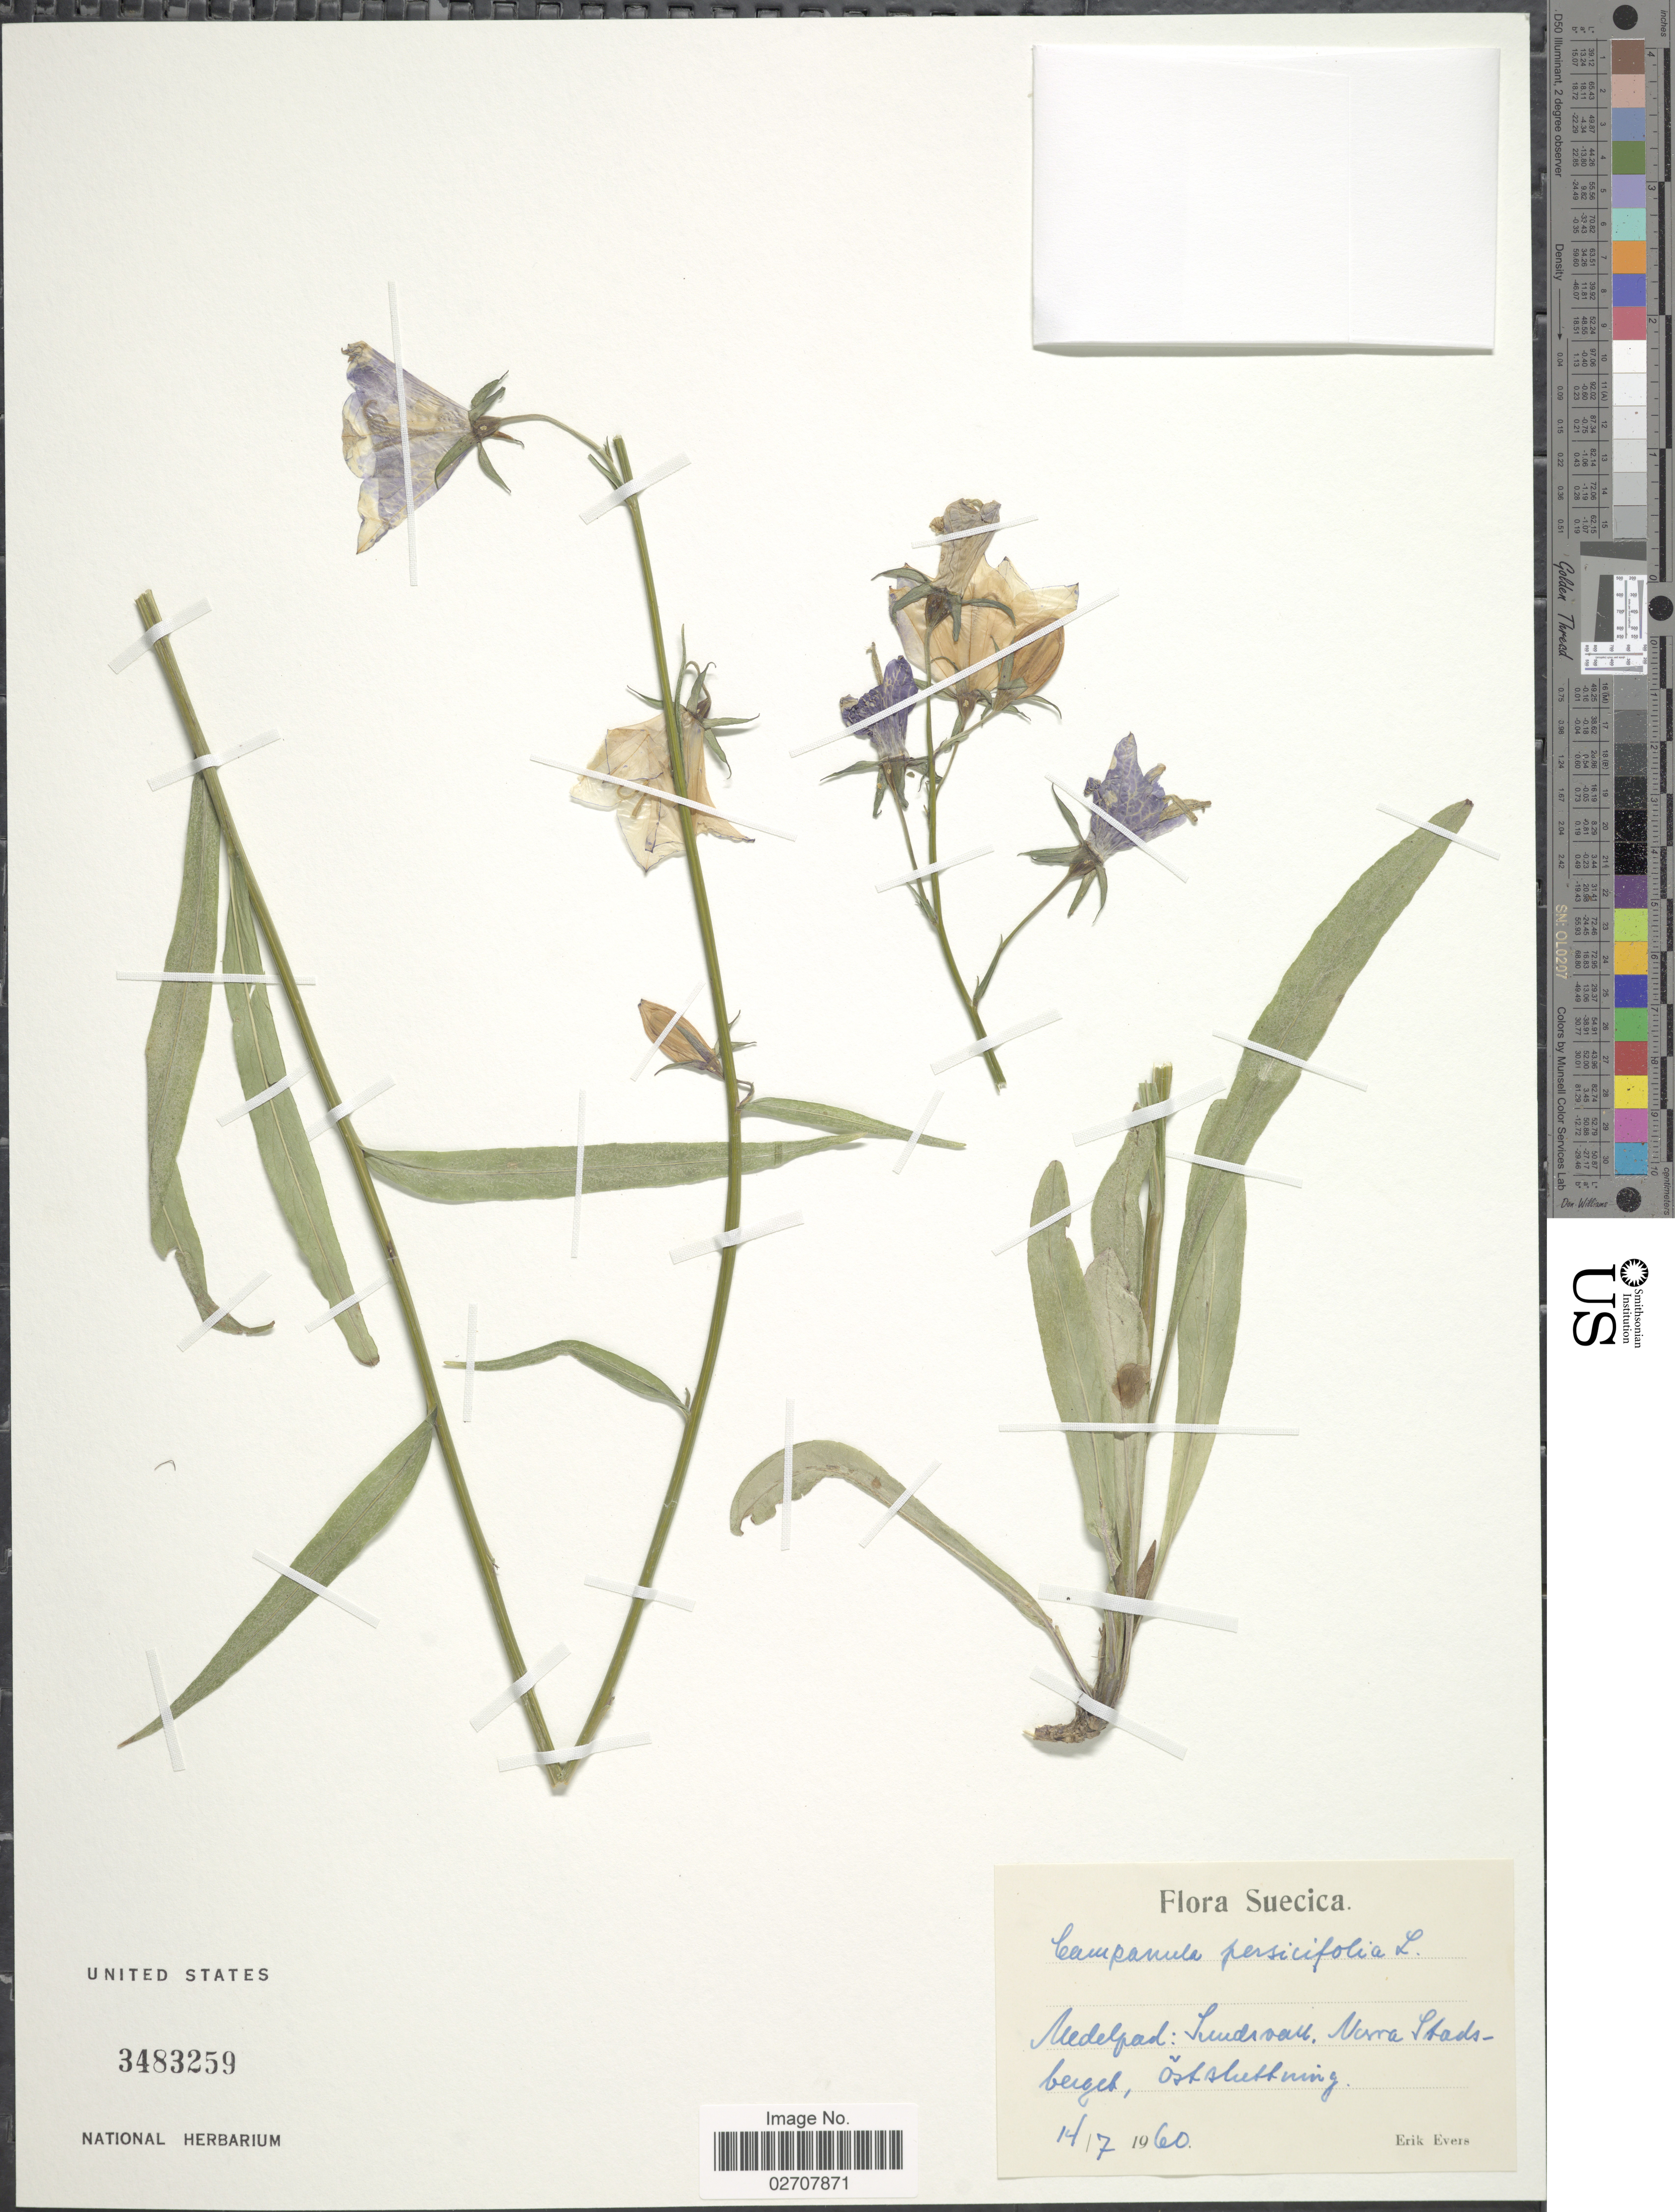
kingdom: Plantae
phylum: Tracheophyta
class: Magnoliopsida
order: Asterales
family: Campanulaceae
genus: Campanula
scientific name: Campanula persicifolia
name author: L.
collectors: E. Evers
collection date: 1960-07-14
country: Sweden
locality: Suecica. Medelpad: Sundsvall, Norra Stadsberget.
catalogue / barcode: US 3483259